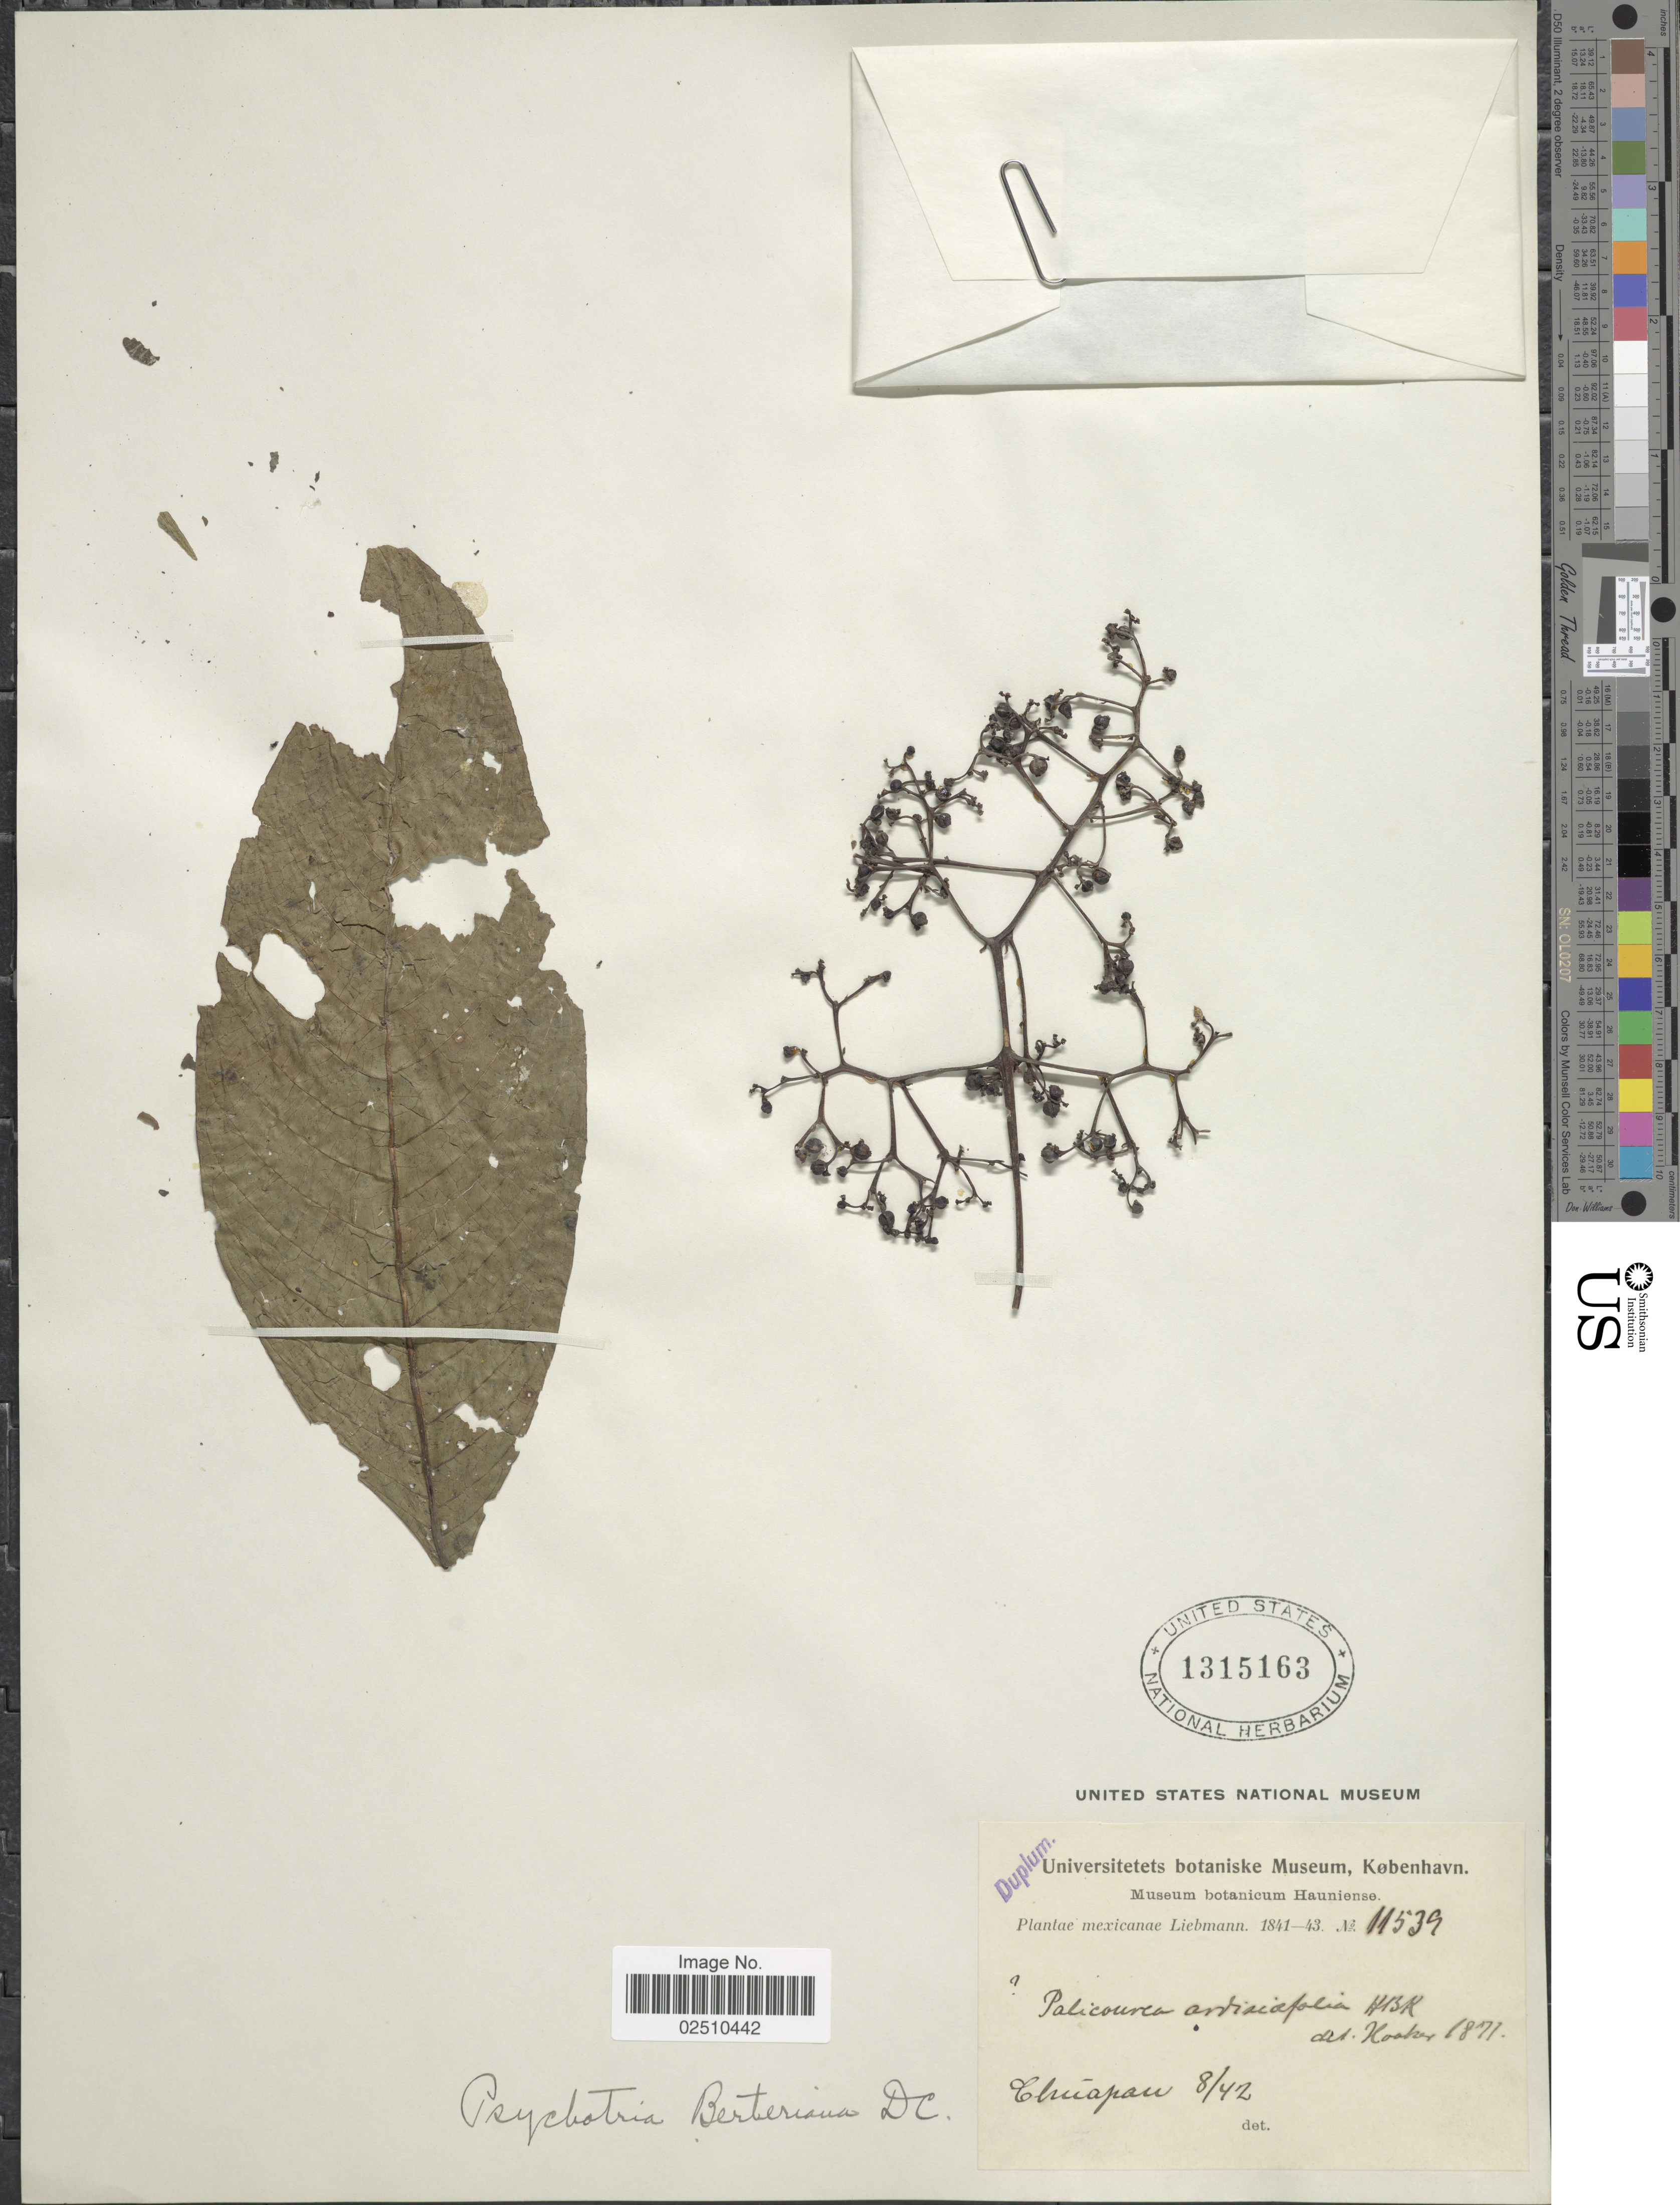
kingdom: Plantae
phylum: Tracheophyta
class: Magnoliopsida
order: Gentianales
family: Rubiaceae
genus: Psychotria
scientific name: Psychotria berteroana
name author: DC.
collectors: Liebmann, --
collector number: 11539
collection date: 1841/1843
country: Mexico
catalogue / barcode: US 1315163